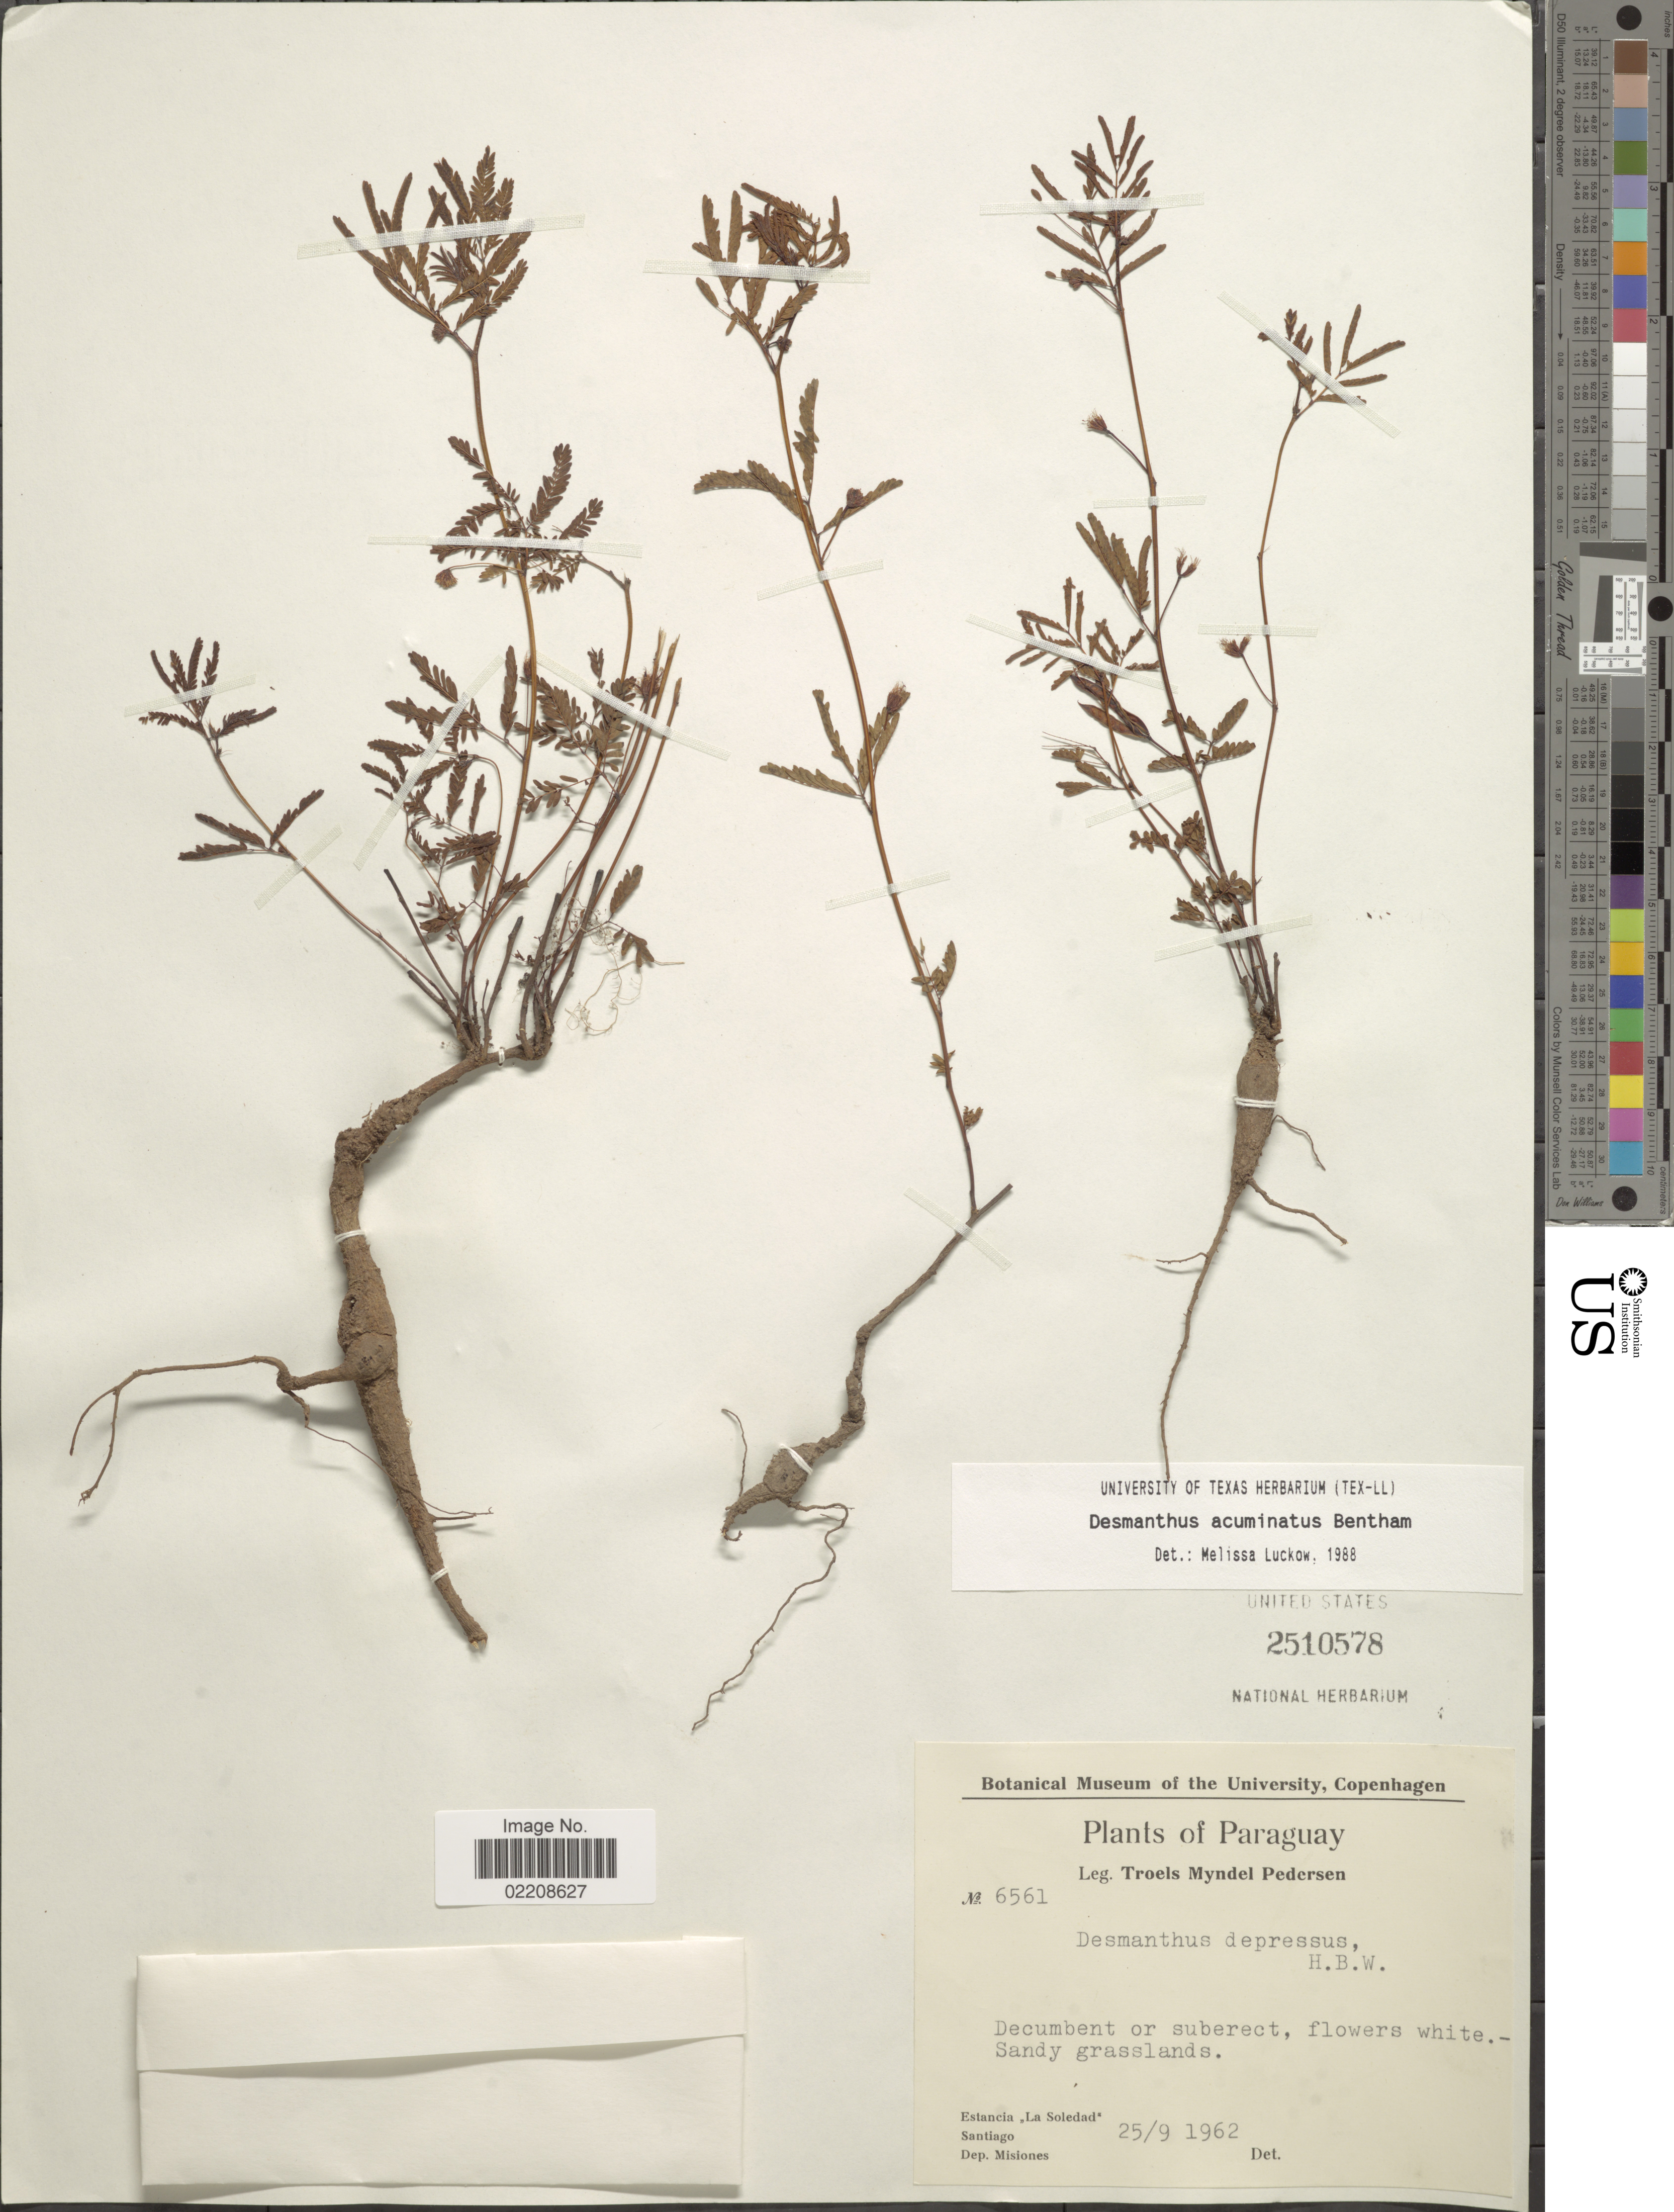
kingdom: Plantae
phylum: Tracheophyta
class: Magnoliopsida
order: Fabales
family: Fabaceae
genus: Desmanthus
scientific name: Desmanthus acuminatus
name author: Benth.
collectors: T. Pederson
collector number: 6561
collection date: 1962-09-25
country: Paraguay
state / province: Misiones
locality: Estancia "La Soledad". Santiago. Dep. Misiones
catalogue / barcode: US 2510578